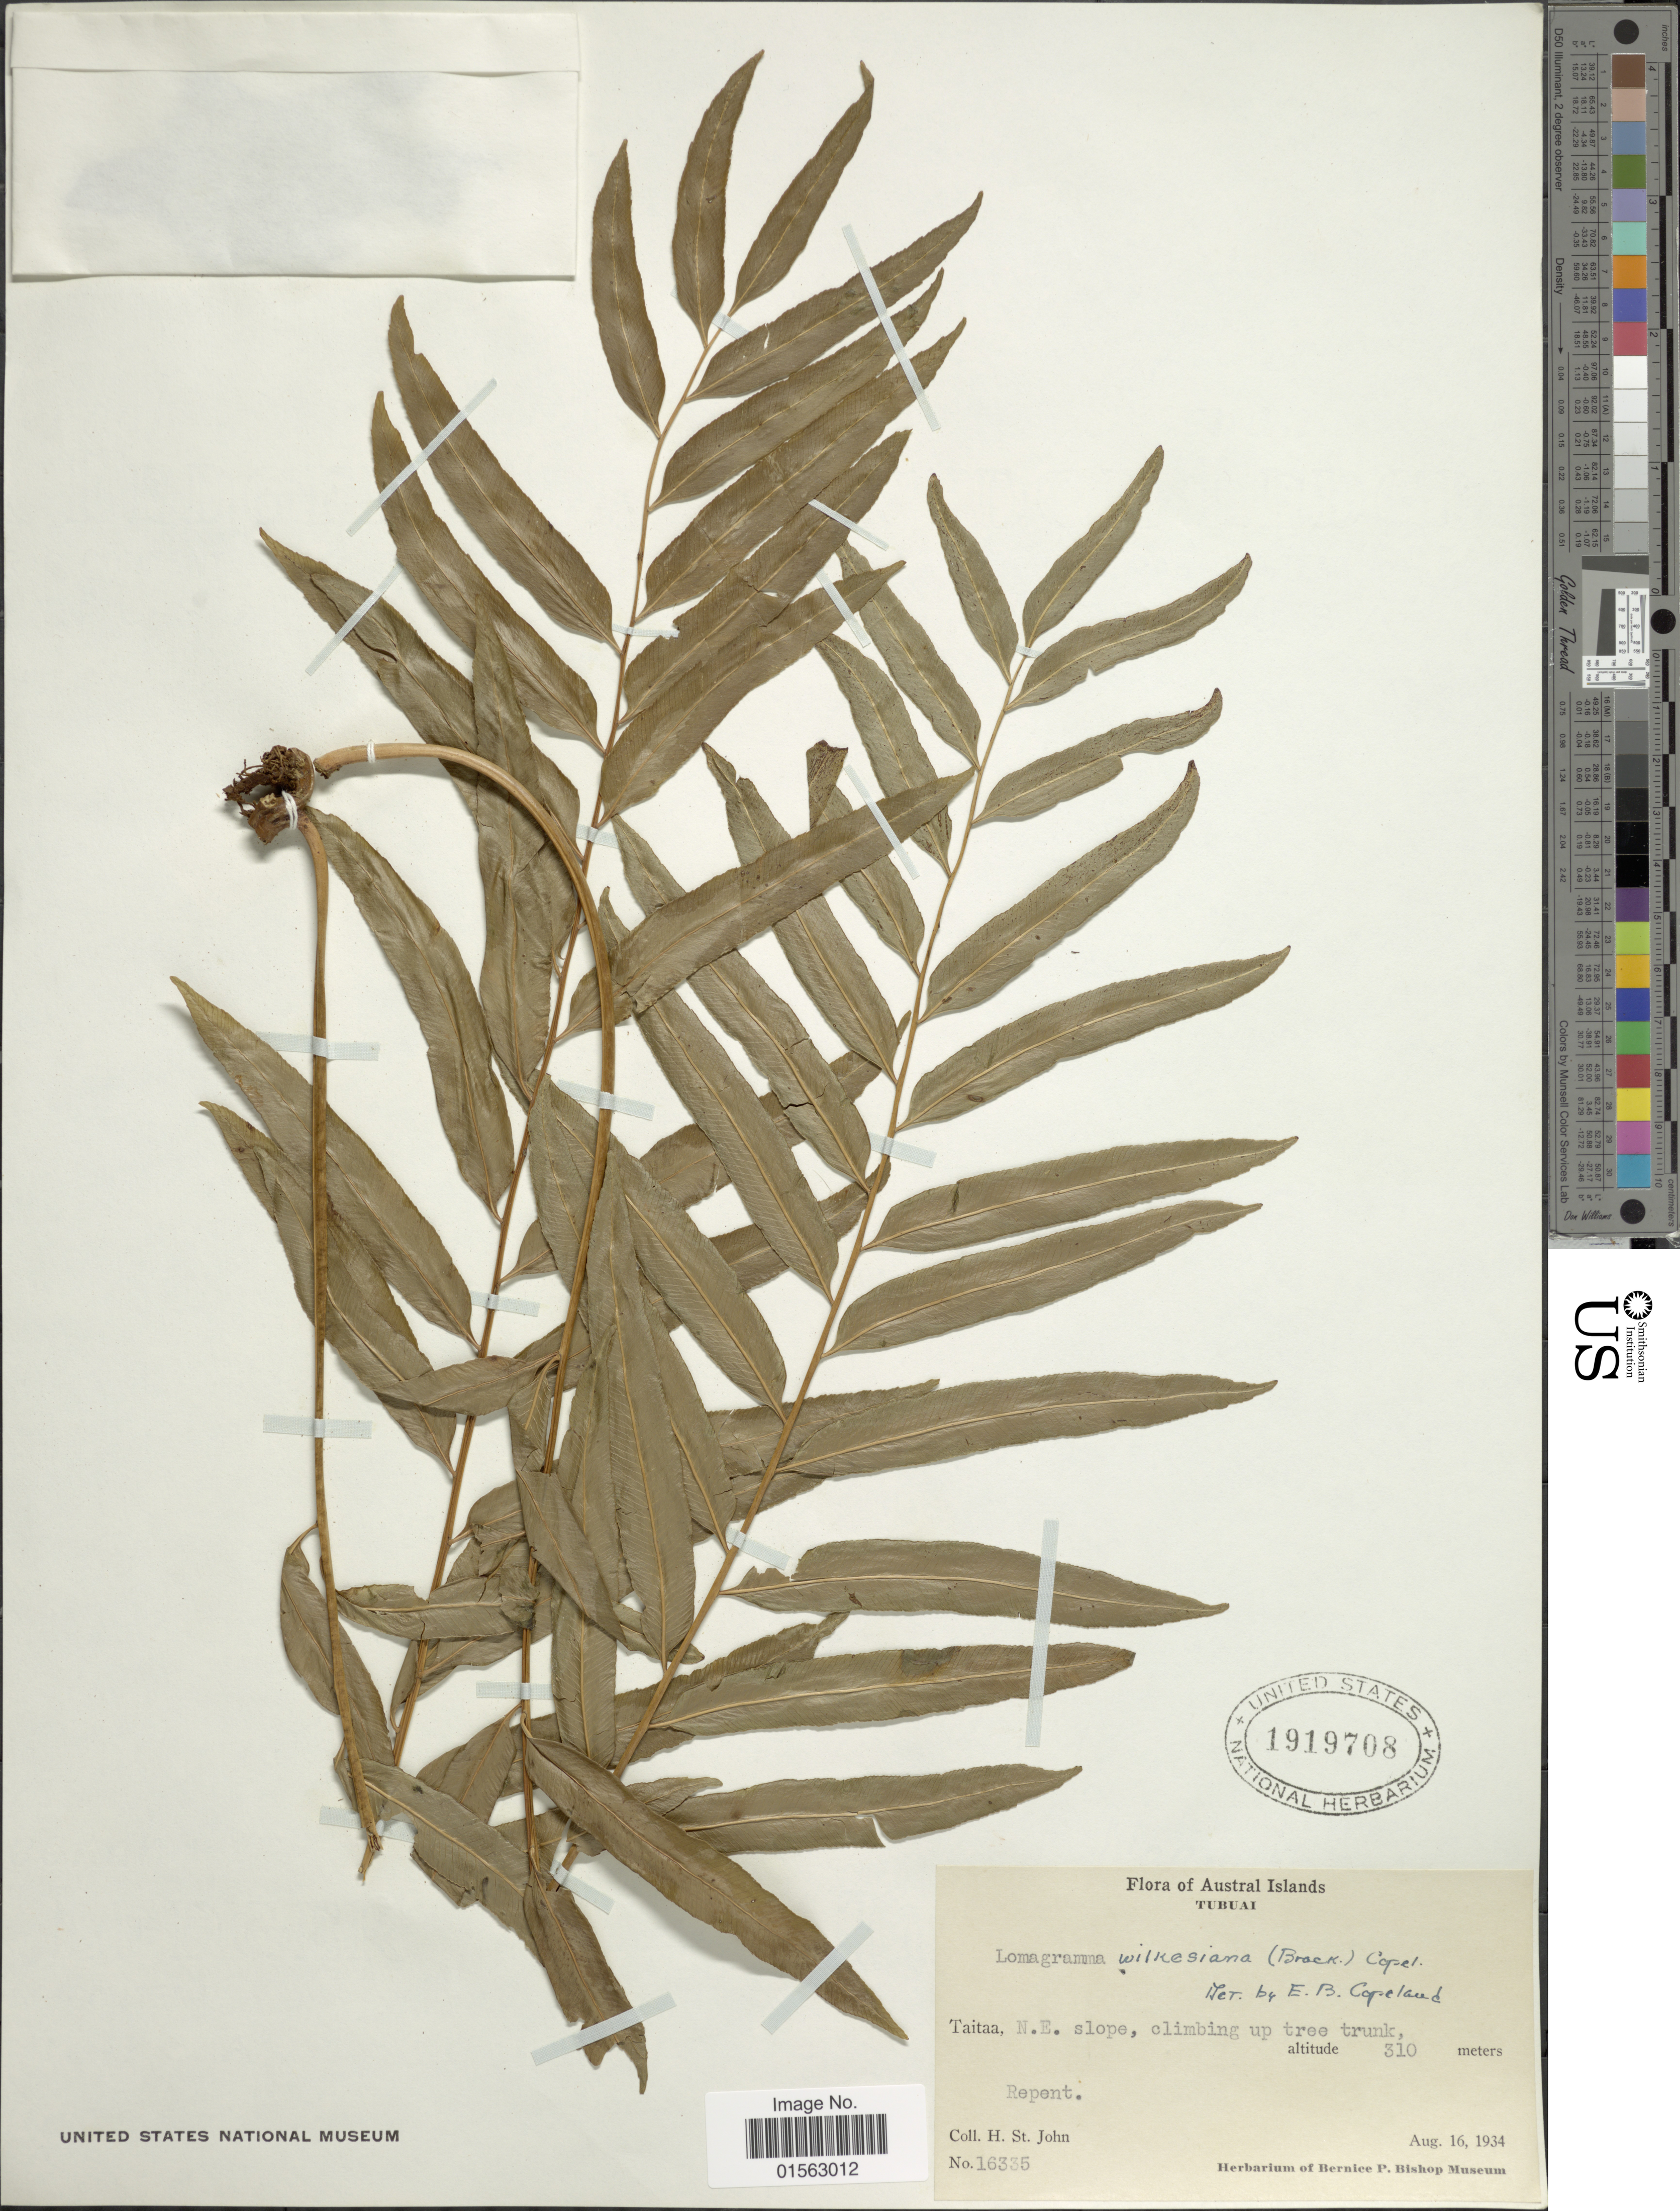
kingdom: Plantae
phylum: Tracheophyta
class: Polypodiopsida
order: Polypodiales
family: Dryopteridaceae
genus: Teratophyllum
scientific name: Teratophyllum wilkesianum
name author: (Brack.) Holttum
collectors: H. St. John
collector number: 16335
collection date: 1934-08-16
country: French Polynesia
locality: Austral Islands, Tubuai, Taitaam N. E. slope, climbing up tree trunk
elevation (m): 310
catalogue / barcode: US 1919708